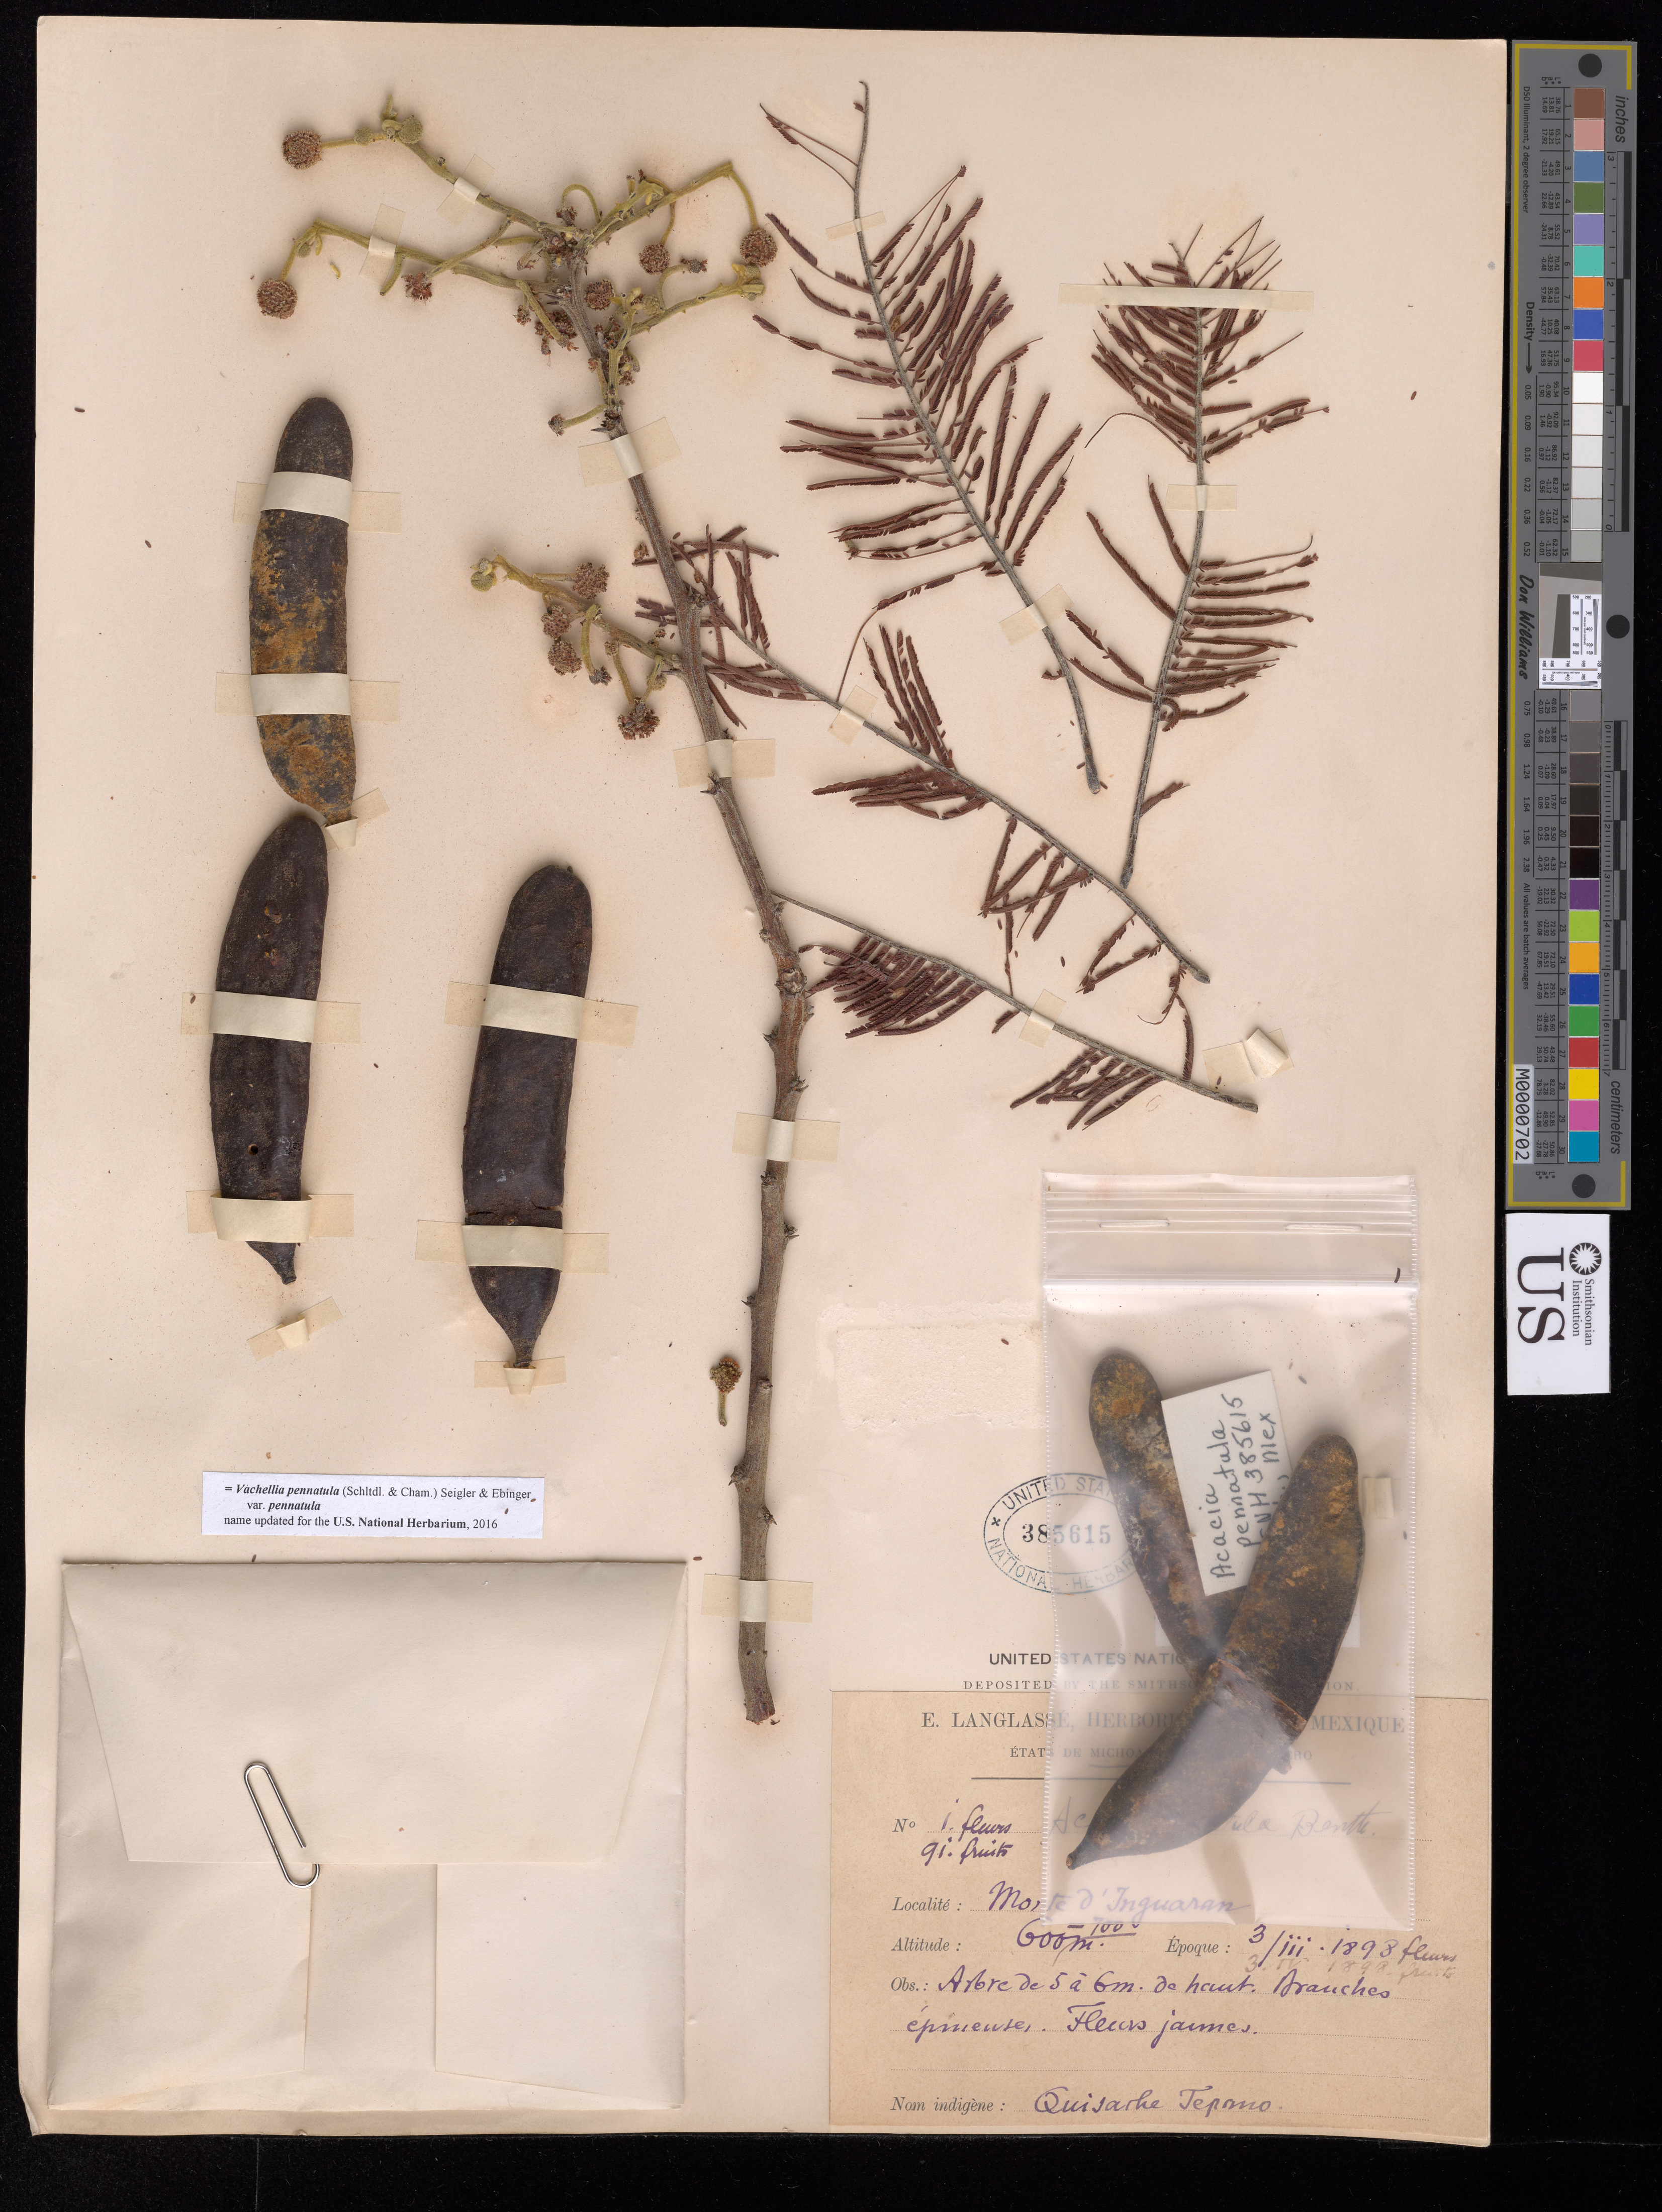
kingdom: Plantae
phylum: Tracheophyta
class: Magnoliopsida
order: Fabales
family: Fabaceae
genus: Vachellia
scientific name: Vachellia pennatula var. pennatula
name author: (Schltdl. & Cham.) Seigler & Ebinger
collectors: E. Langlassé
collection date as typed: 03 Mar 1898 and 03 Apr 1898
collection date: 1898-03-03,1898-04-03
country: Mexico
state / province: Michoacán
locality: Monte d'Inguaran.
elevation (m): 700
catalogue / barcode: US 385615